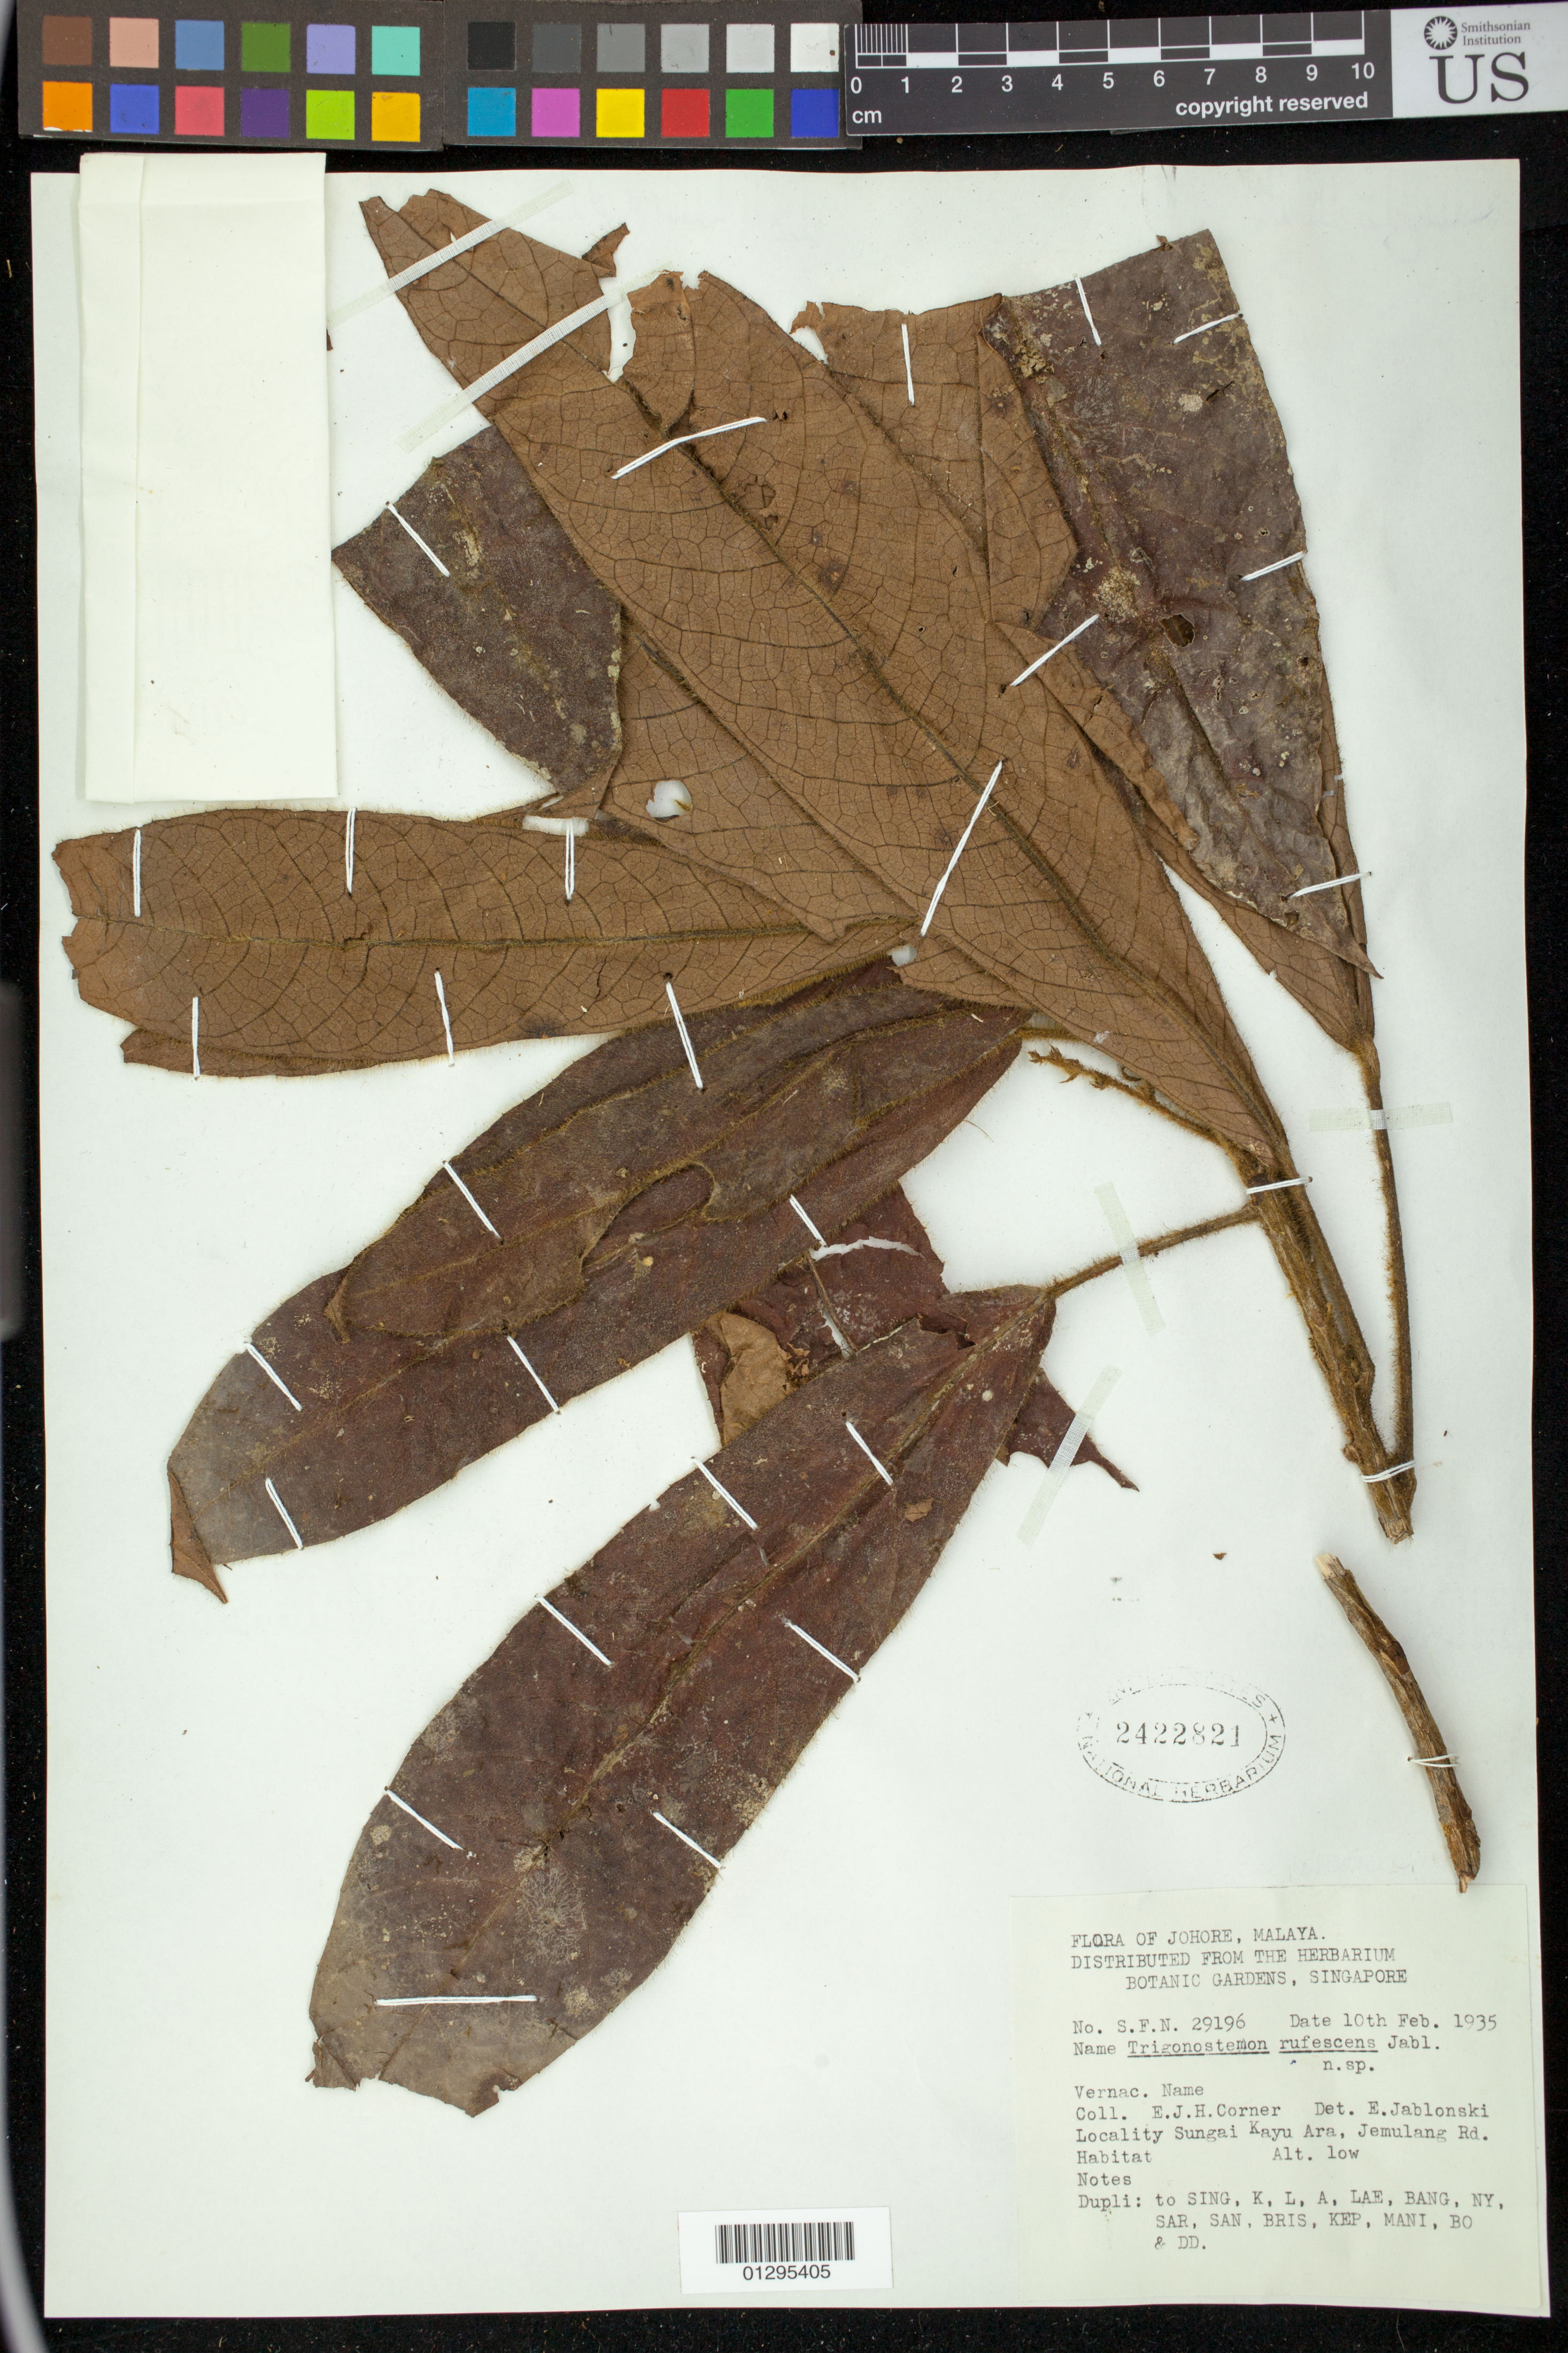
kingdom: Plantae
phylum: Tracheophyta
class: Magnoliopsida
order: Malpighiales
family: Euphorbiaceae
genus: Trigonostemon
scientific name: Trigonostemon rufescens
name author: Jabl.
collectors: E. Corner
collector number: S.F.N. 29196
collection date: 1935-02-10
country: Malaysia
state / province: Johor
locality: Sungai Kayu Ara, Jemulang Rd.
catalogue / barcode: US 2422821